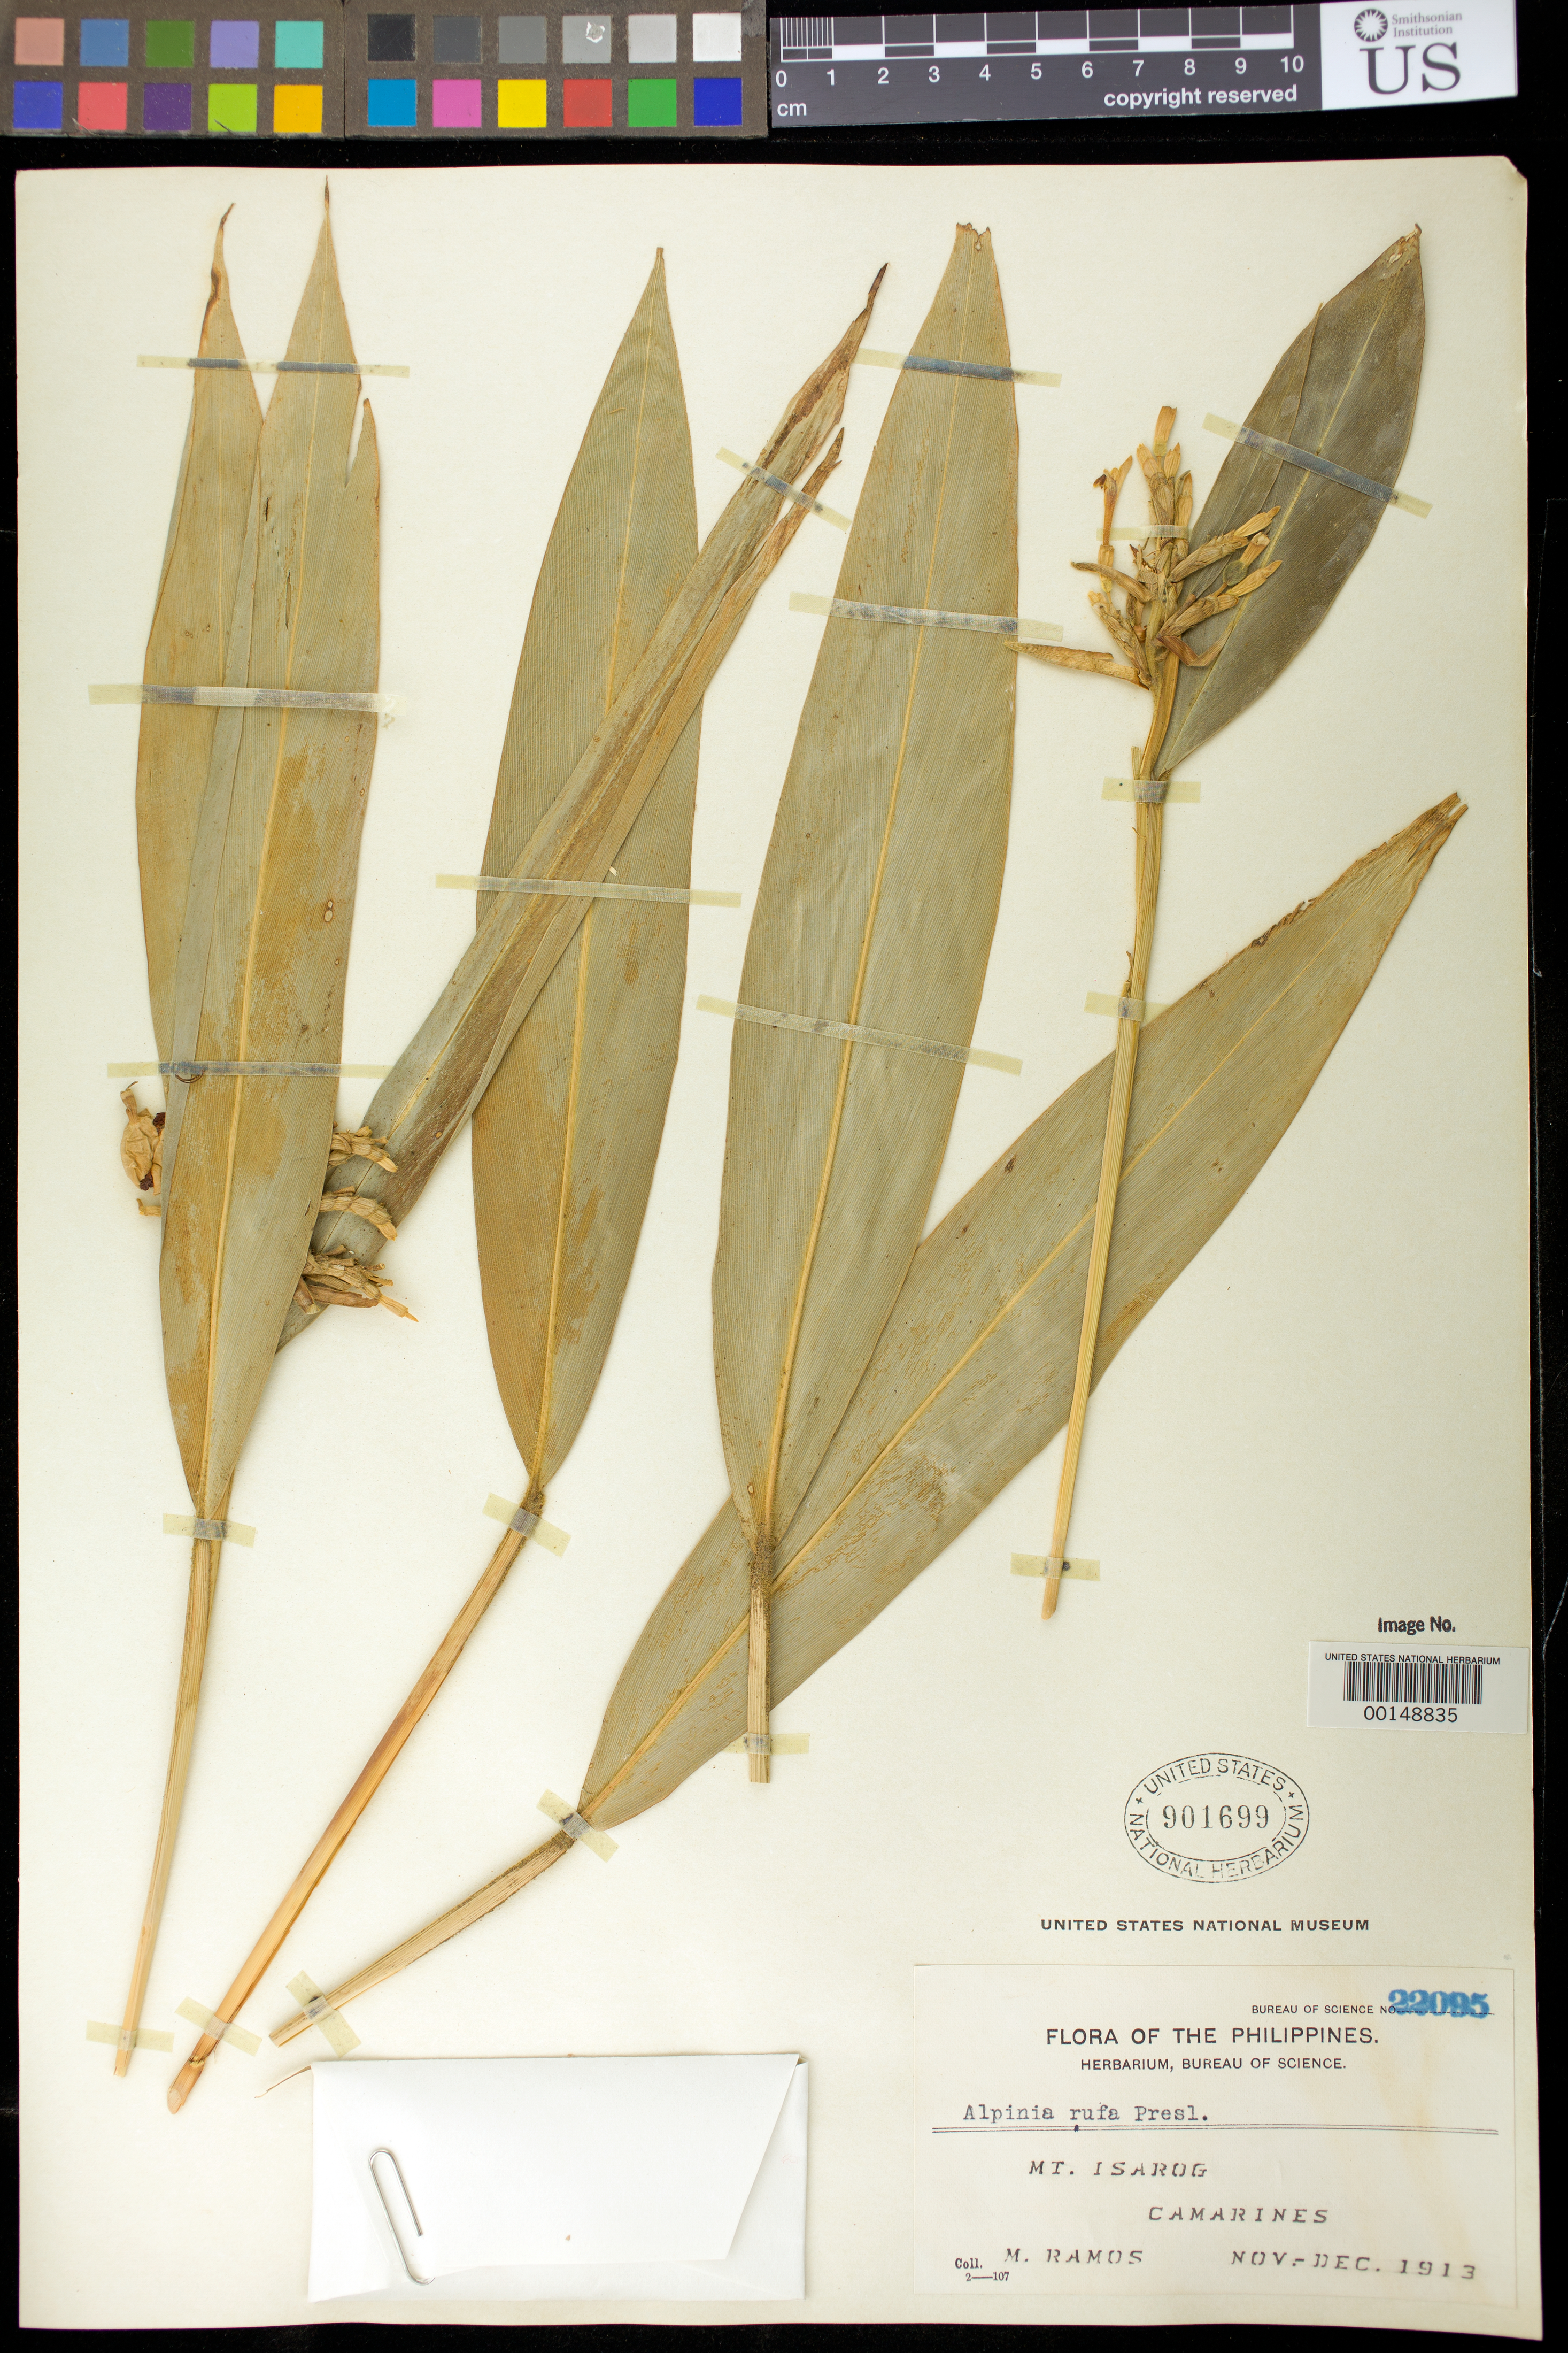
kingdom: Plantae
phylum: Tracheophyta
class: Liliopsida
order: Zingiberales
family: Zingiberaceae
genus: Alpinia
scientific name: Alpinia rufa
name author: (C. Presl) Náves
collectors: M. Ramos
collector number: Bur. Sci. 22095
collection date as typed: Nov 1913 to -- Dec 1913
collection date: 1913-11/1913-12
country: Philippines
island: Luzon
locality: Camarines, mt. isarog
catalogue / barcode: US 901699